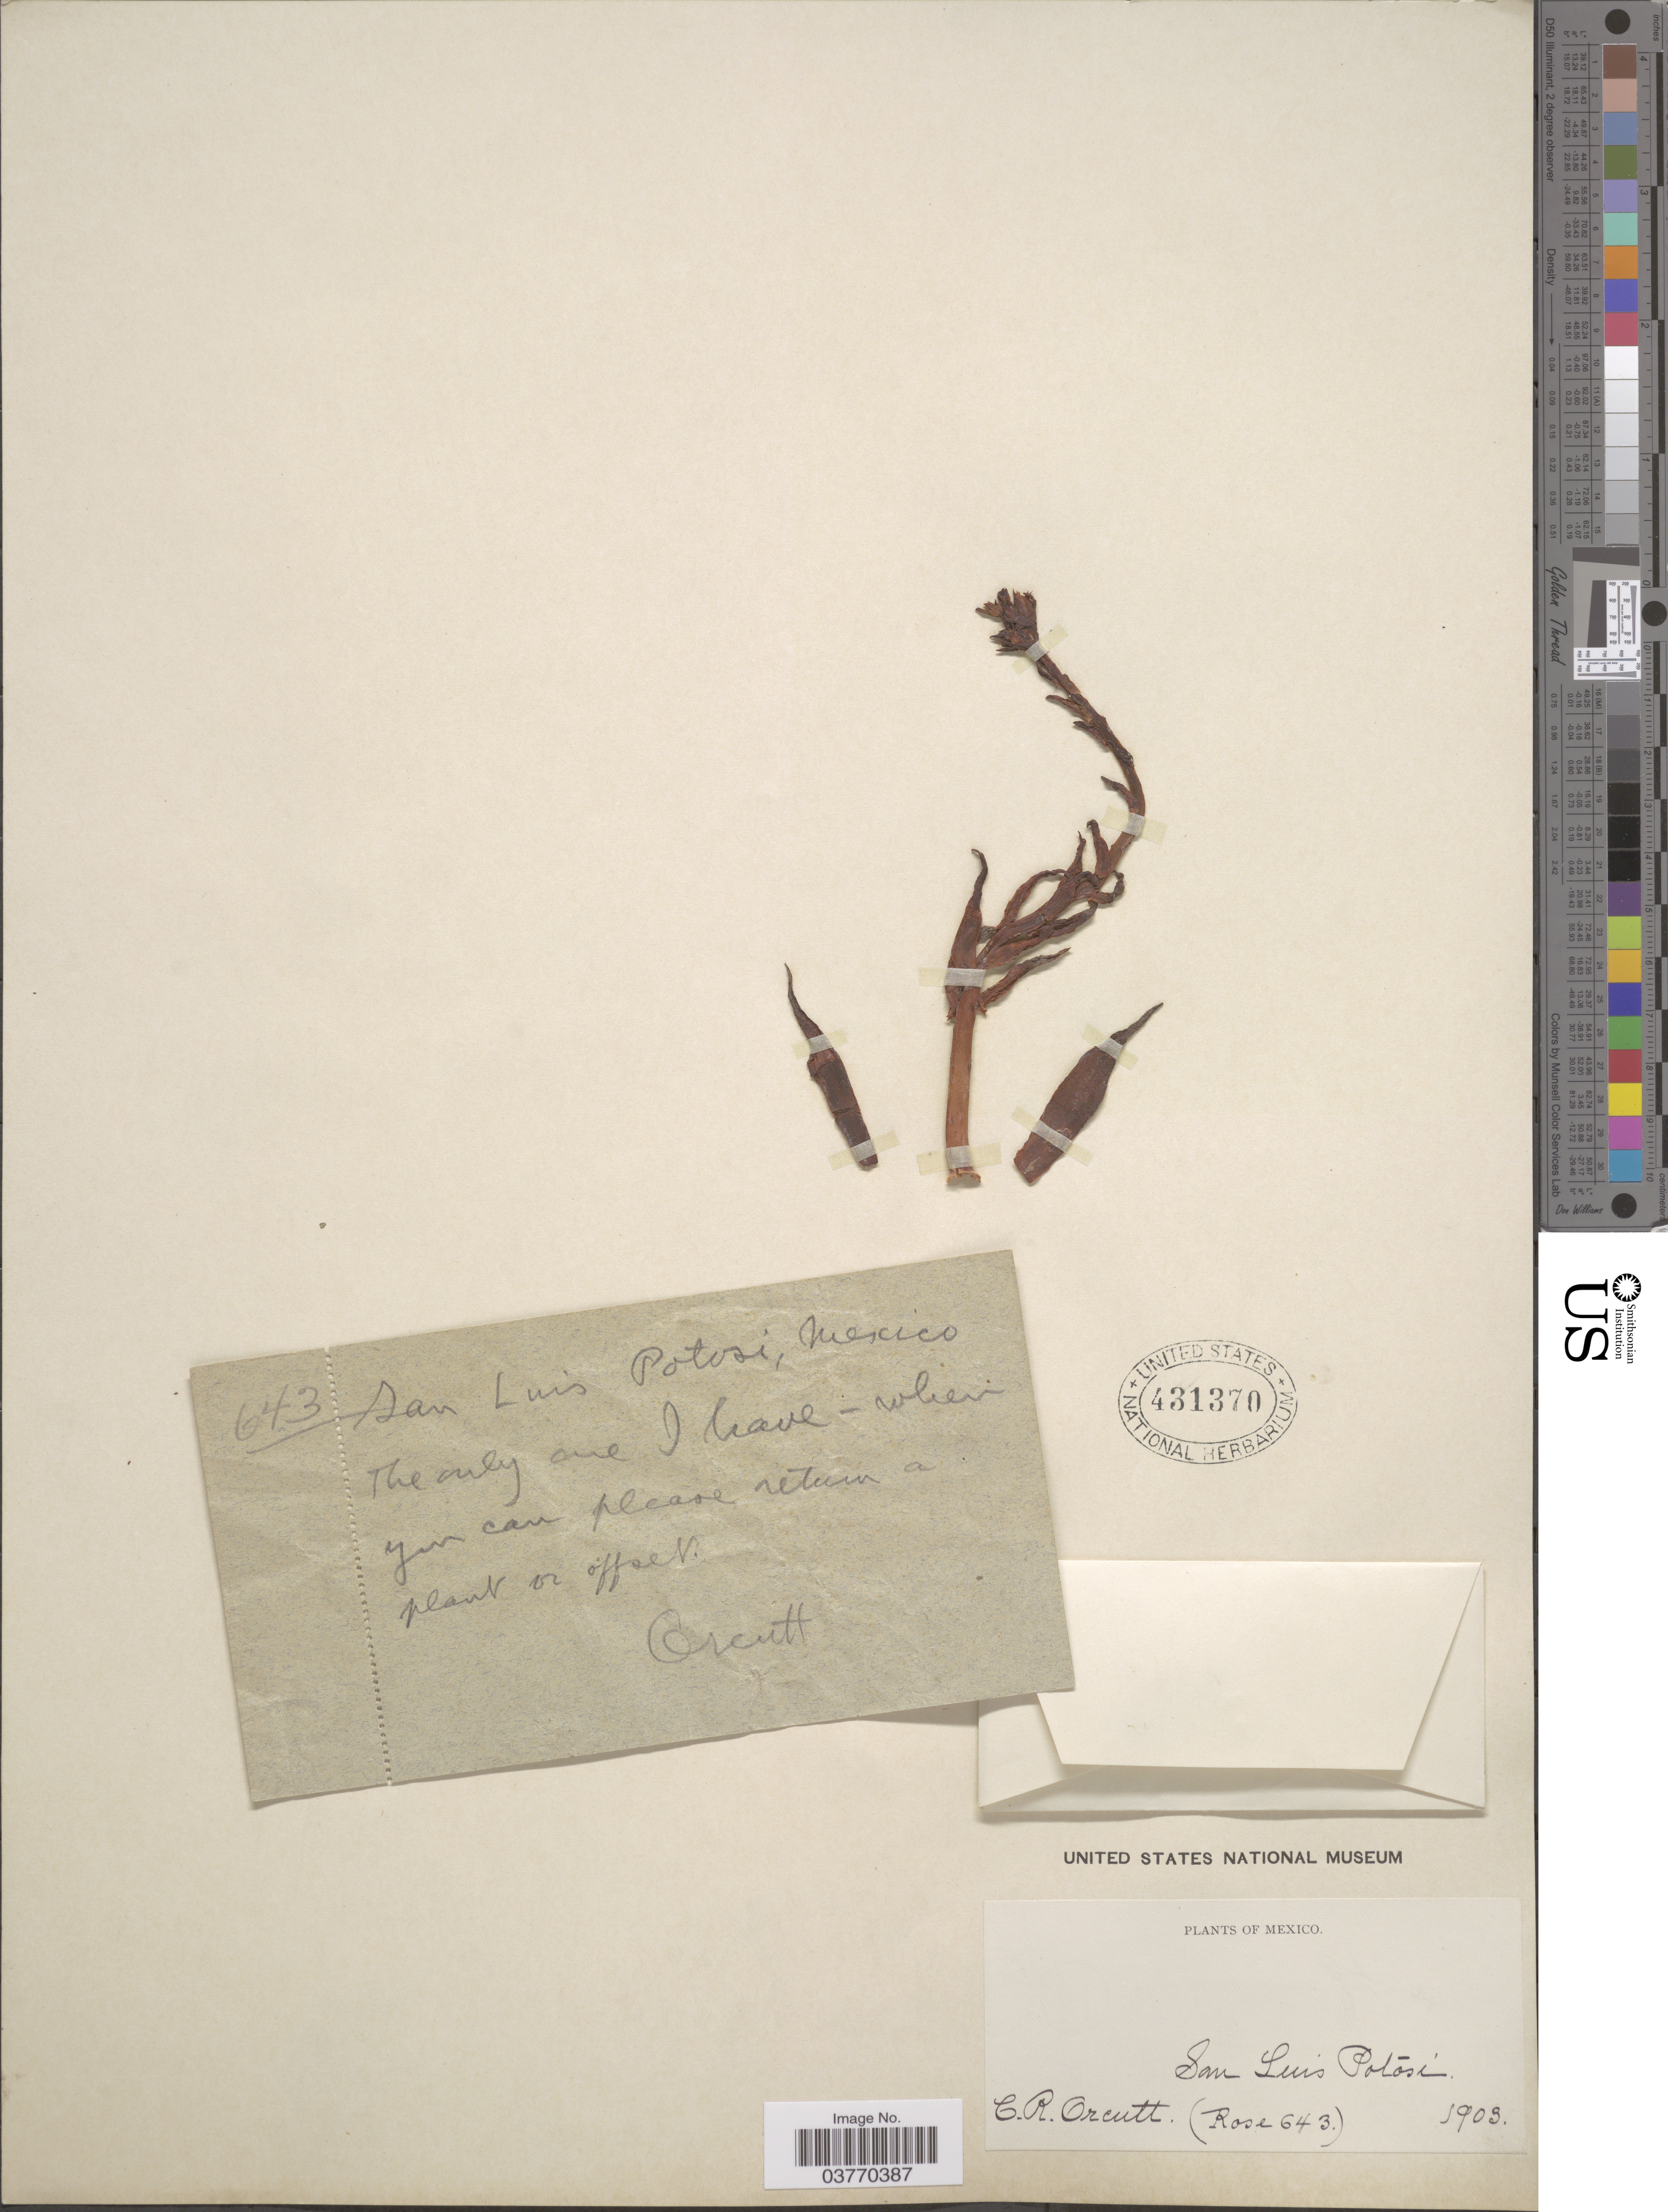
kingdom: Plantae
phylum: Tracheophyta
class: Magnoliopsida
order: Saxifragales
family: Crassulaceae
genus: Echeveria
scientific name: Echeveria schaffneri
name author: (S. Watson) Rose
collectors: C. R. Orcutt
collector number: Rose643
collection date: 1903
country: Mexico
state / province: San Luis Potosí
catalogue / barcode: US 431370